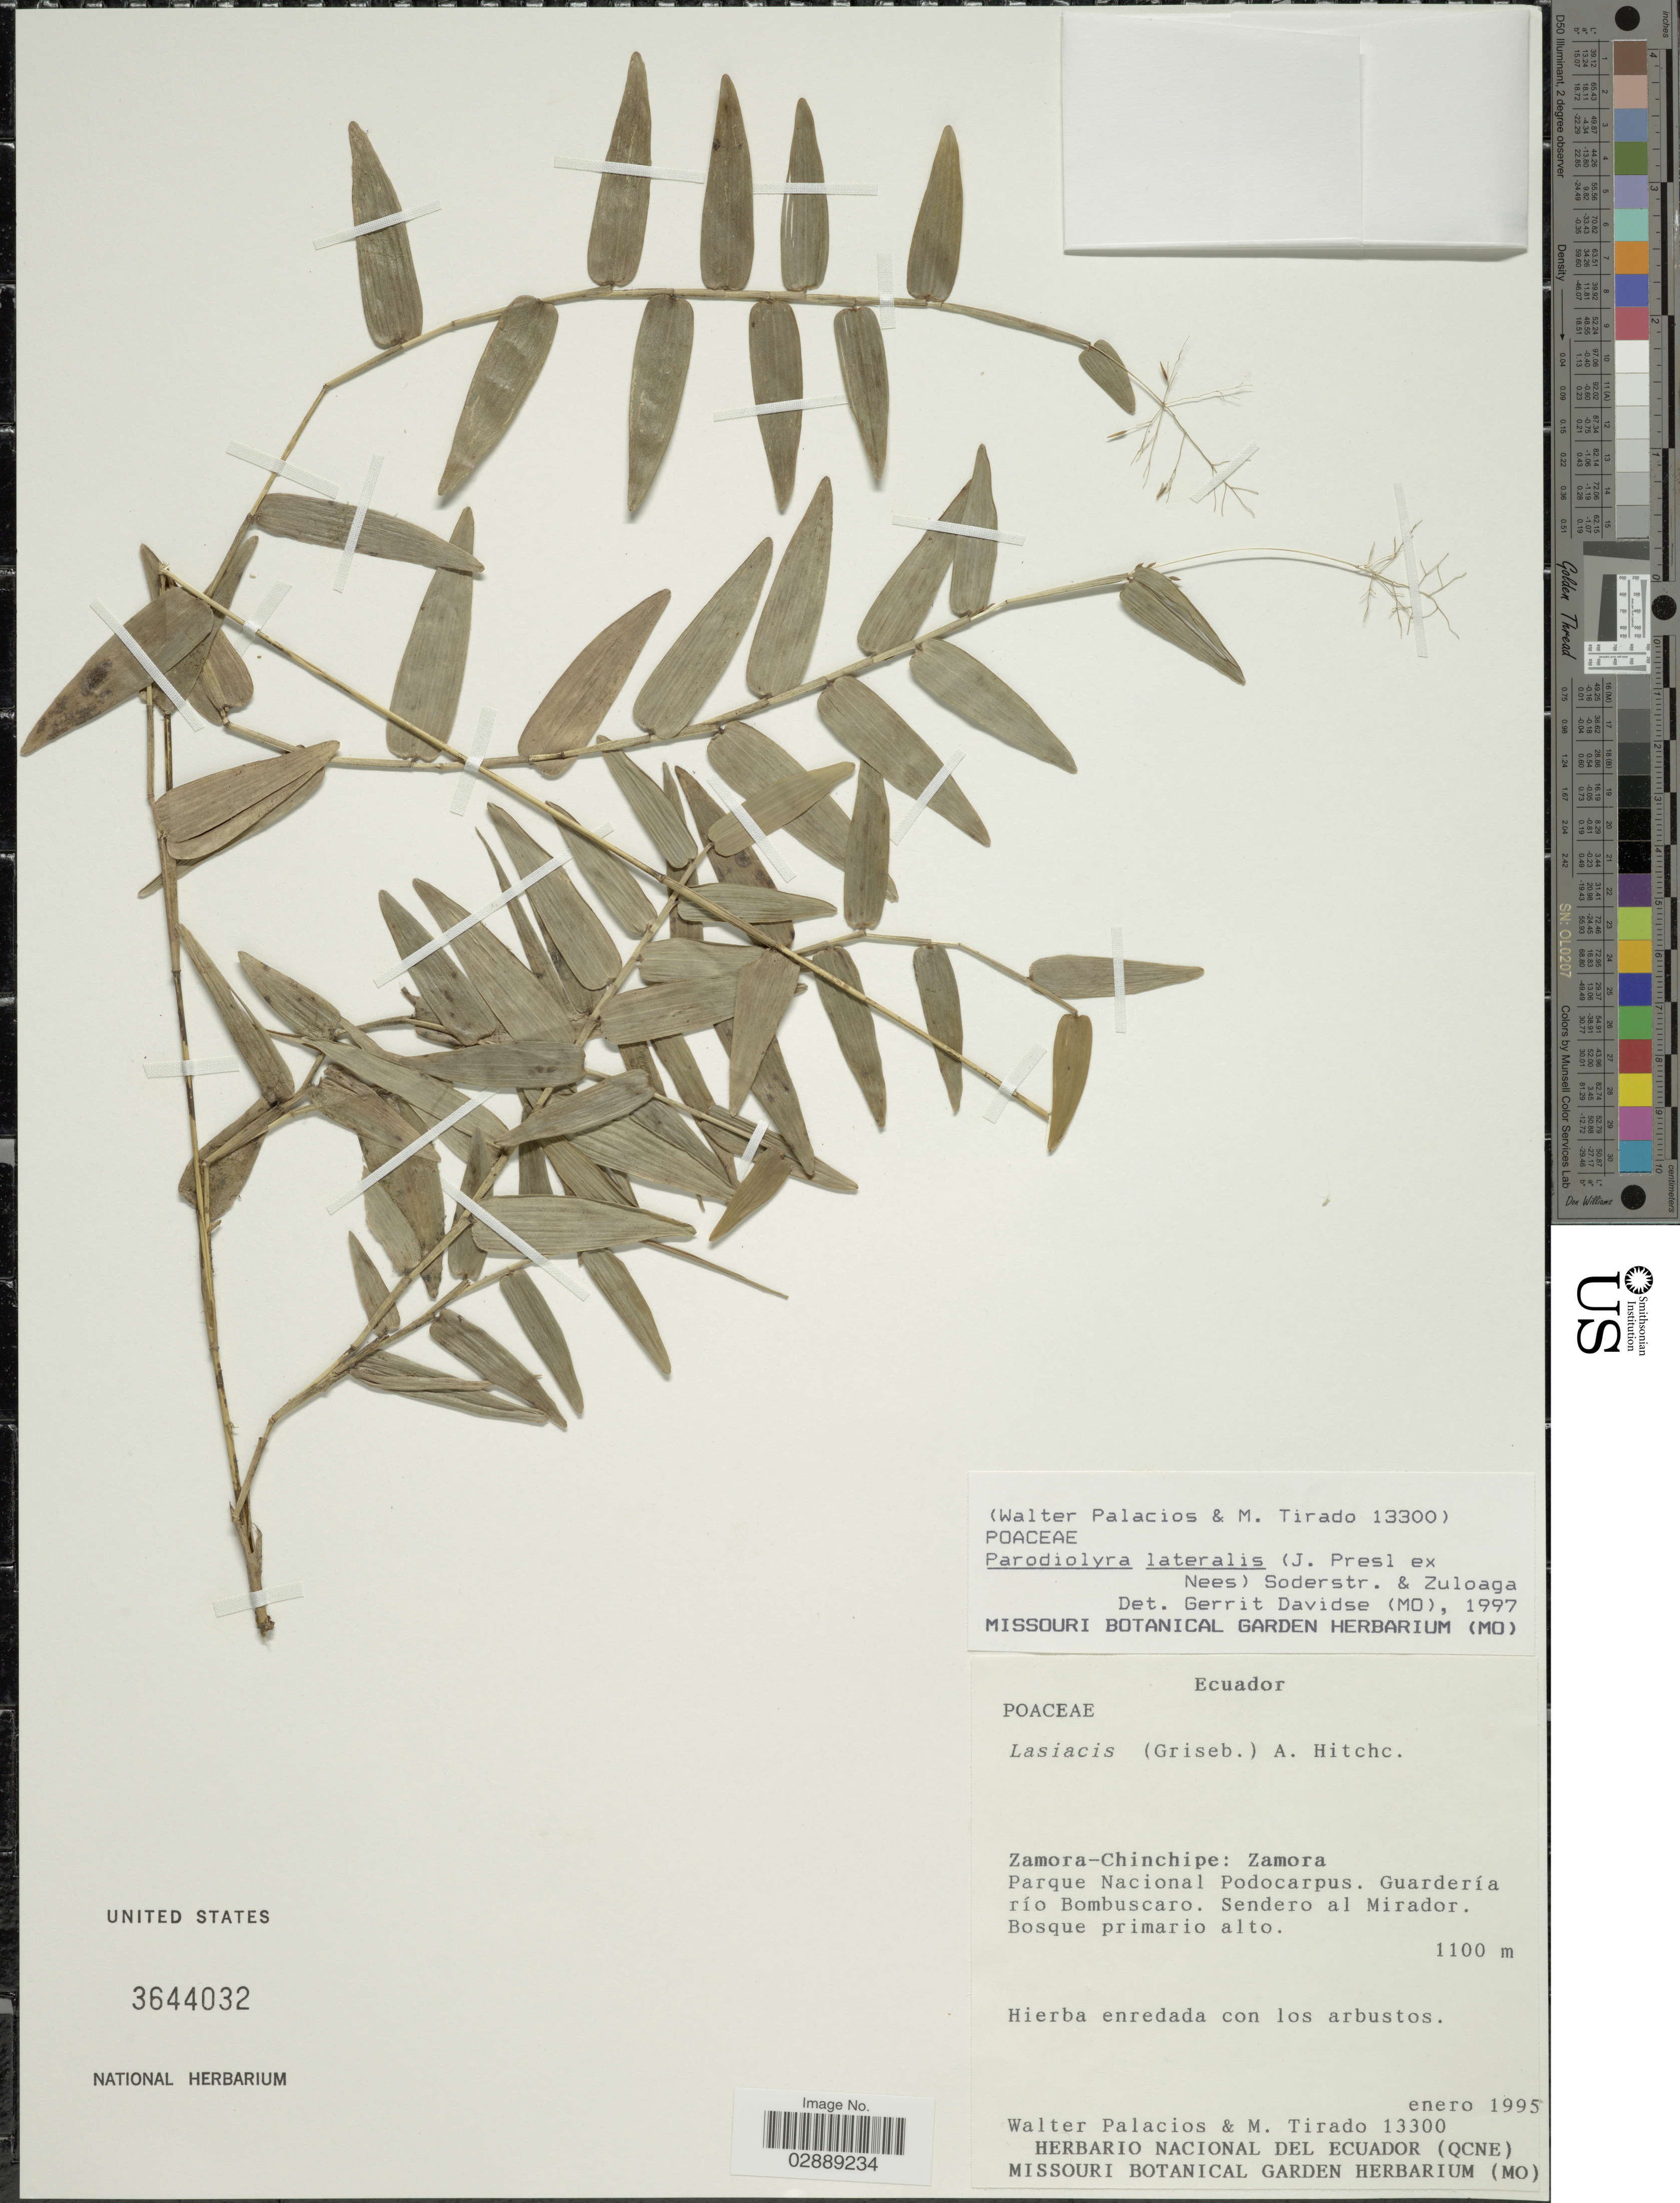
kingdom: Plantae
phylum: Tracheophyta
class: Liliopsida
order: Poales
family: Poaceae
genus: Parodiolyra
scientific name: Parodiolyra lateralis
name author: (J. Presl ex Nees) Soderstr. & Zuloaga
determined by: Davidse, Gerrit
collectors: W. Palacios & M. Tirado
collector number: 13300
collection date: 1995-01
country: Ecuador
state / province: Zamora-Chinchipe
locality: Zamora. Parque Nacional Podocarpus. Guadería río Bombuscaro. Sendero al Mirador.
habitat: Bosque primario alto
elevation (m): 1100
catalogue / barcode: US 3644032